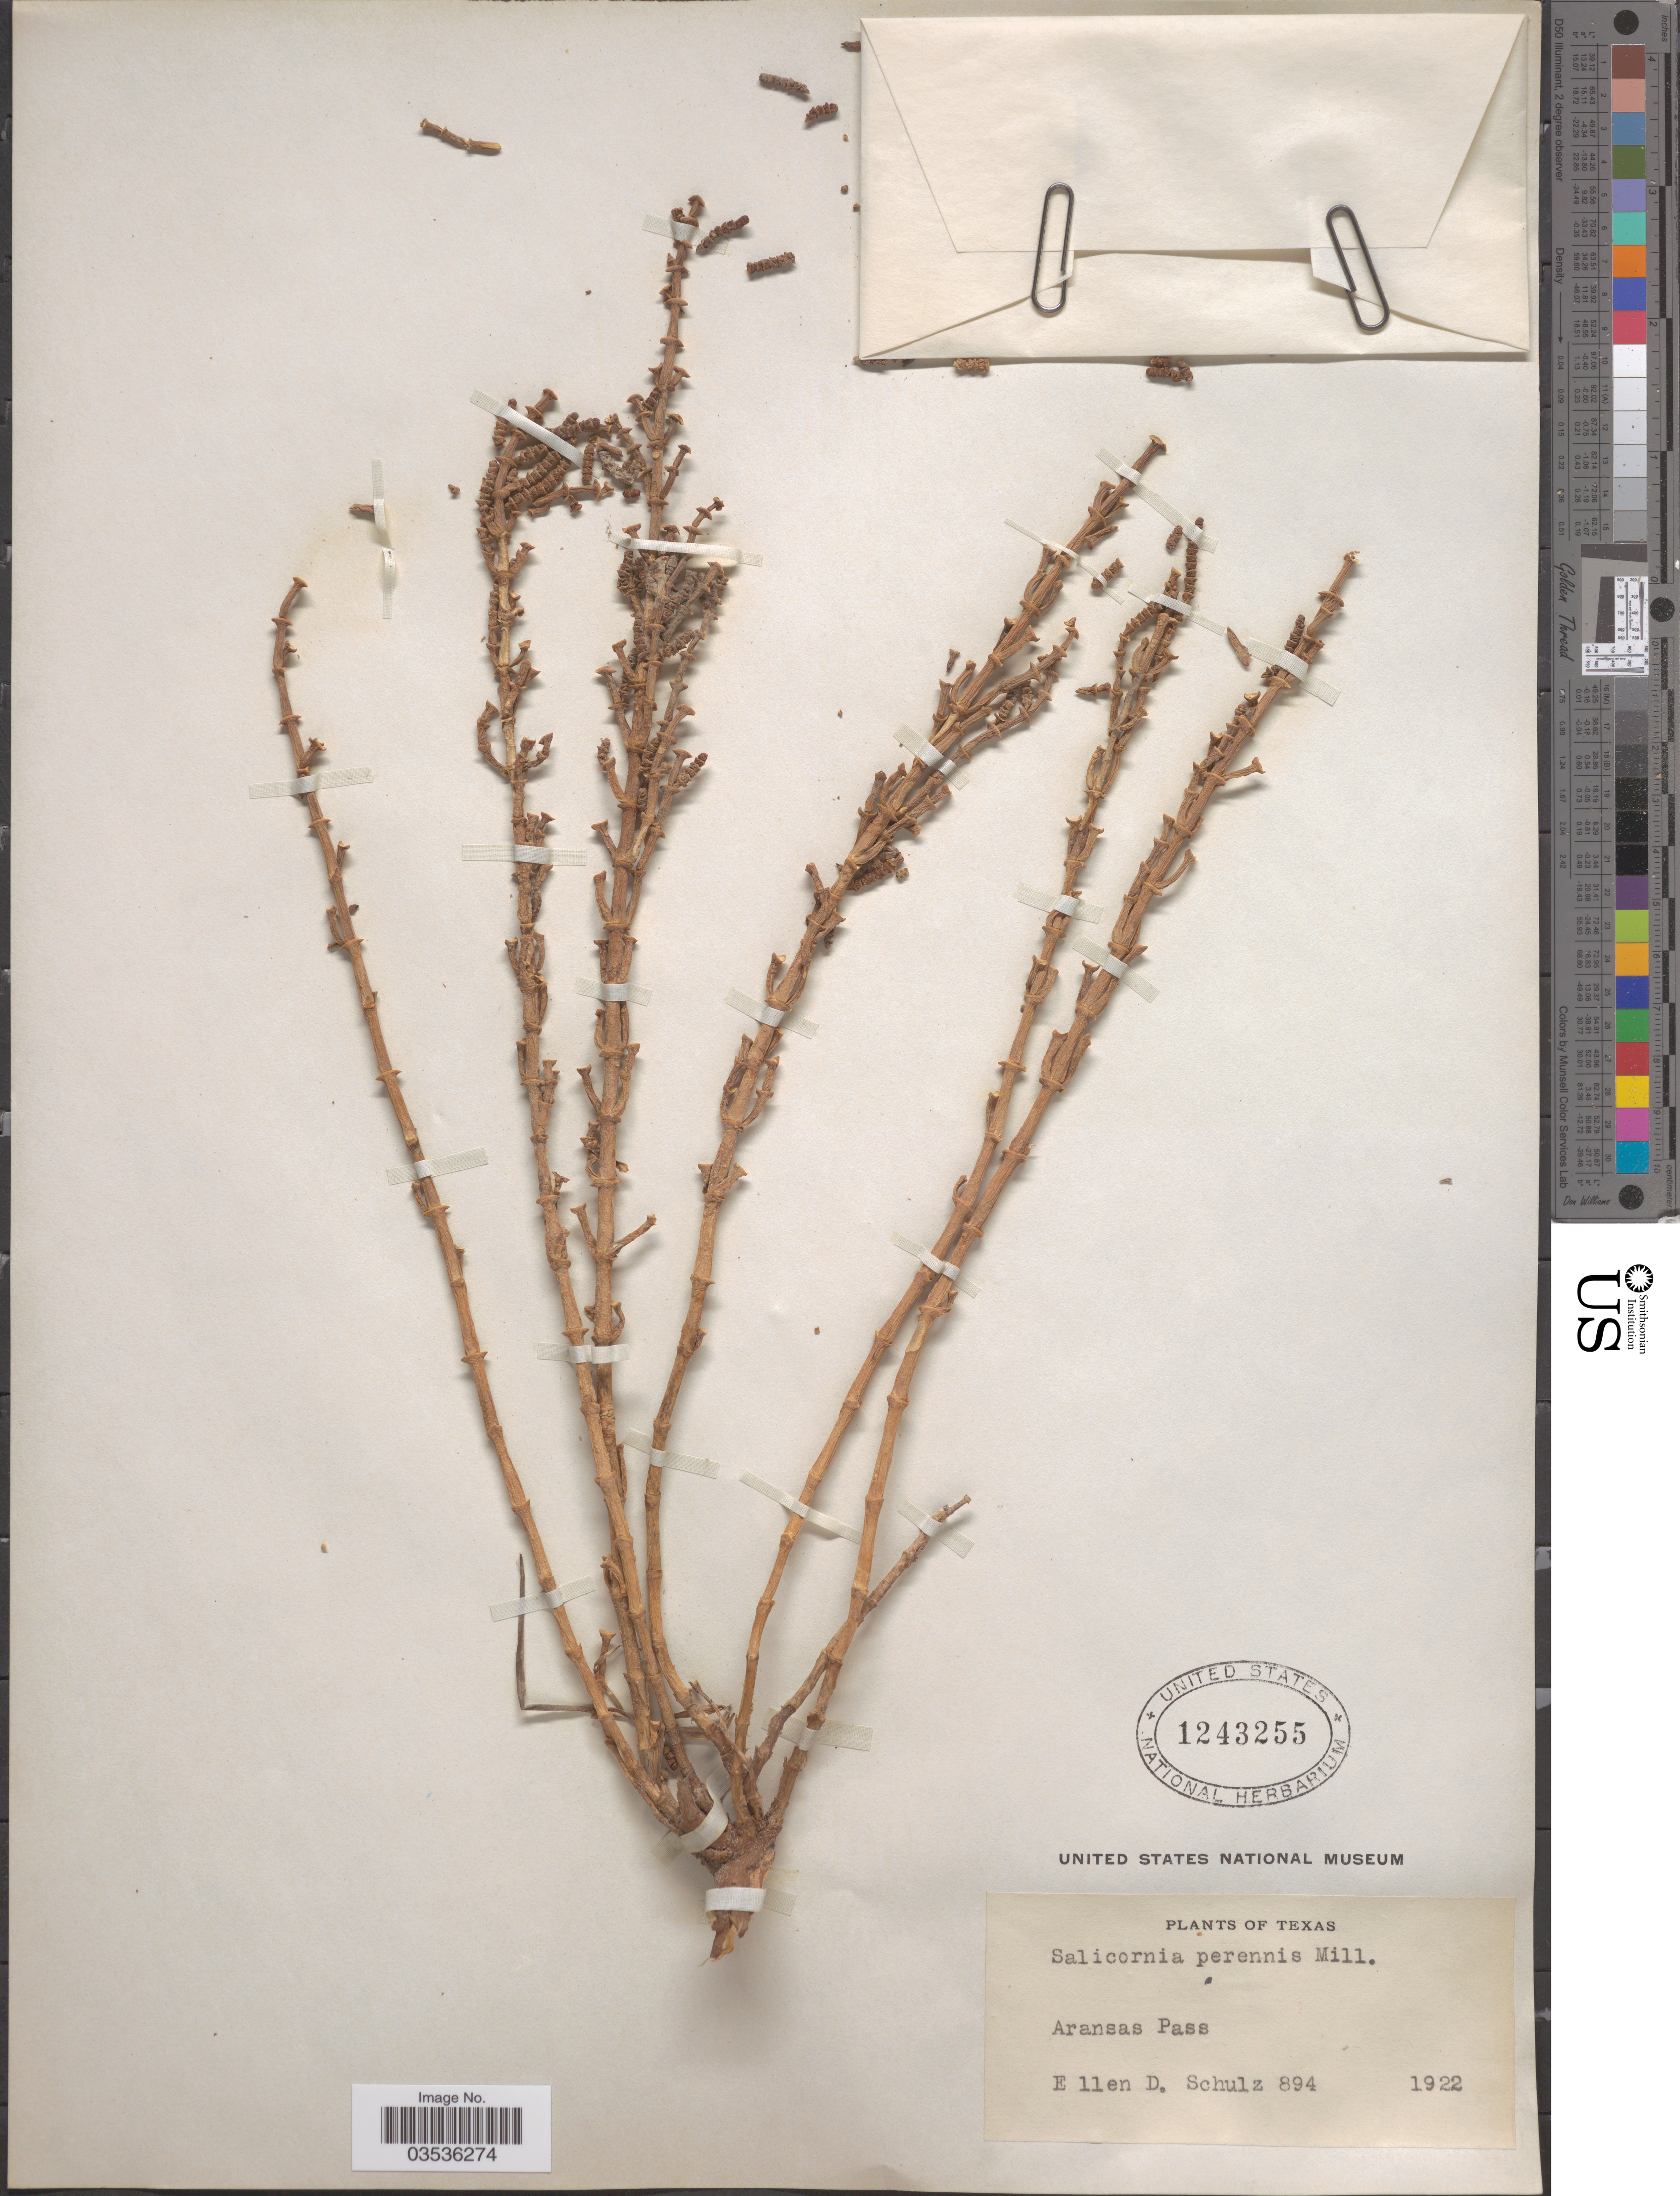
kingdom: Plantae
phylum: Tracheophyta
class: Magnoliopsida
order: Caryophyllales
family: Amaranthaceae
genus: Salicornia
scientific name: Salicornia perennis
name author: Mill.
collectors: E. D. Schulz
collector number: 894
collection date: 1922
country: United States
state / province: Texas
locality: Aransas Pass.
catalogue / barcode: US 1243255